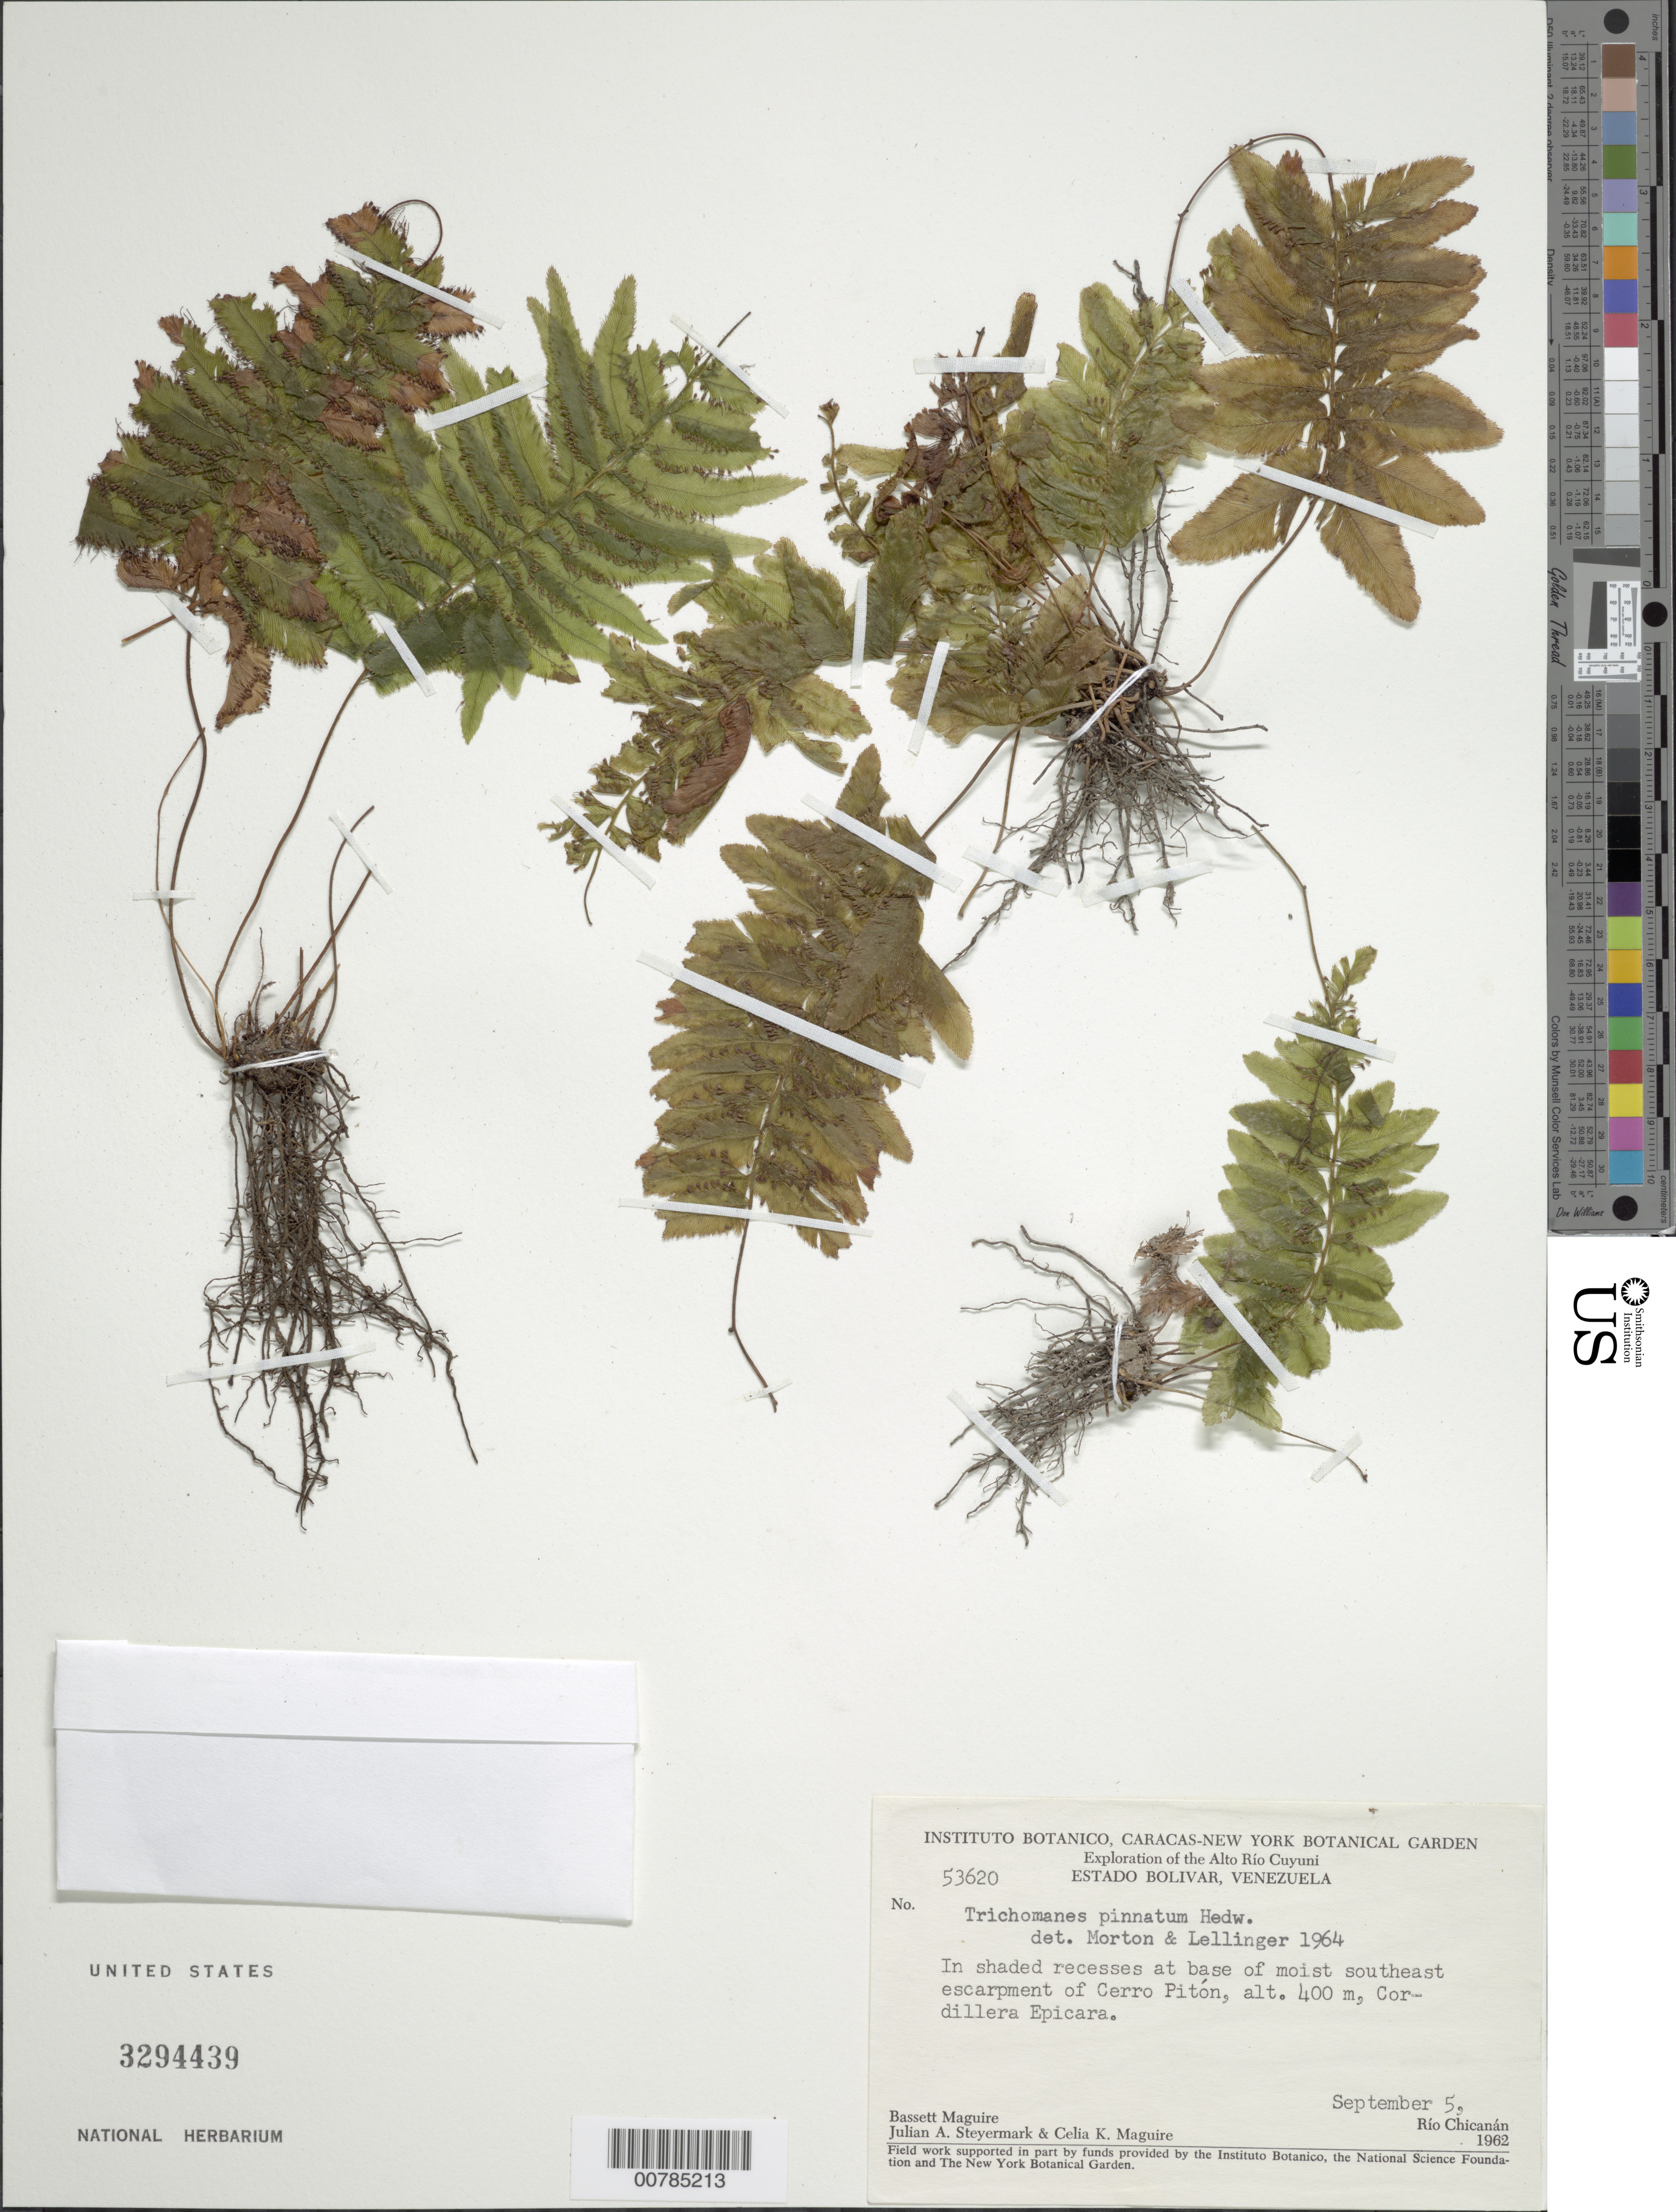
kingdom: Plantae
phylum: Tracheophyta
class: Polypodiopsida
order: Hymenophyllales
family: Hymenophyllaceae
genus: Trichomanes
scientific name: Trichomanes pinnatum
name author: Hedw.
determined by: Morton, C. V.; Lellinger, D. B.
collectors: B. Maguire, J. Steyermark & C. K. Maguire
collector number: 53620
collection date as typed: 5-Sep-62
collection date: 1962-09-05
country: Venezuela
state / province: Bolívar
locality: Alto Río Cuyuni, SE escarpment of Cerro Pitón, Cordillera Epicara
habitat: Shaded recesses at base of moist SE escarpment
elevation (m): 400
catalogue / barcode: US 3294439